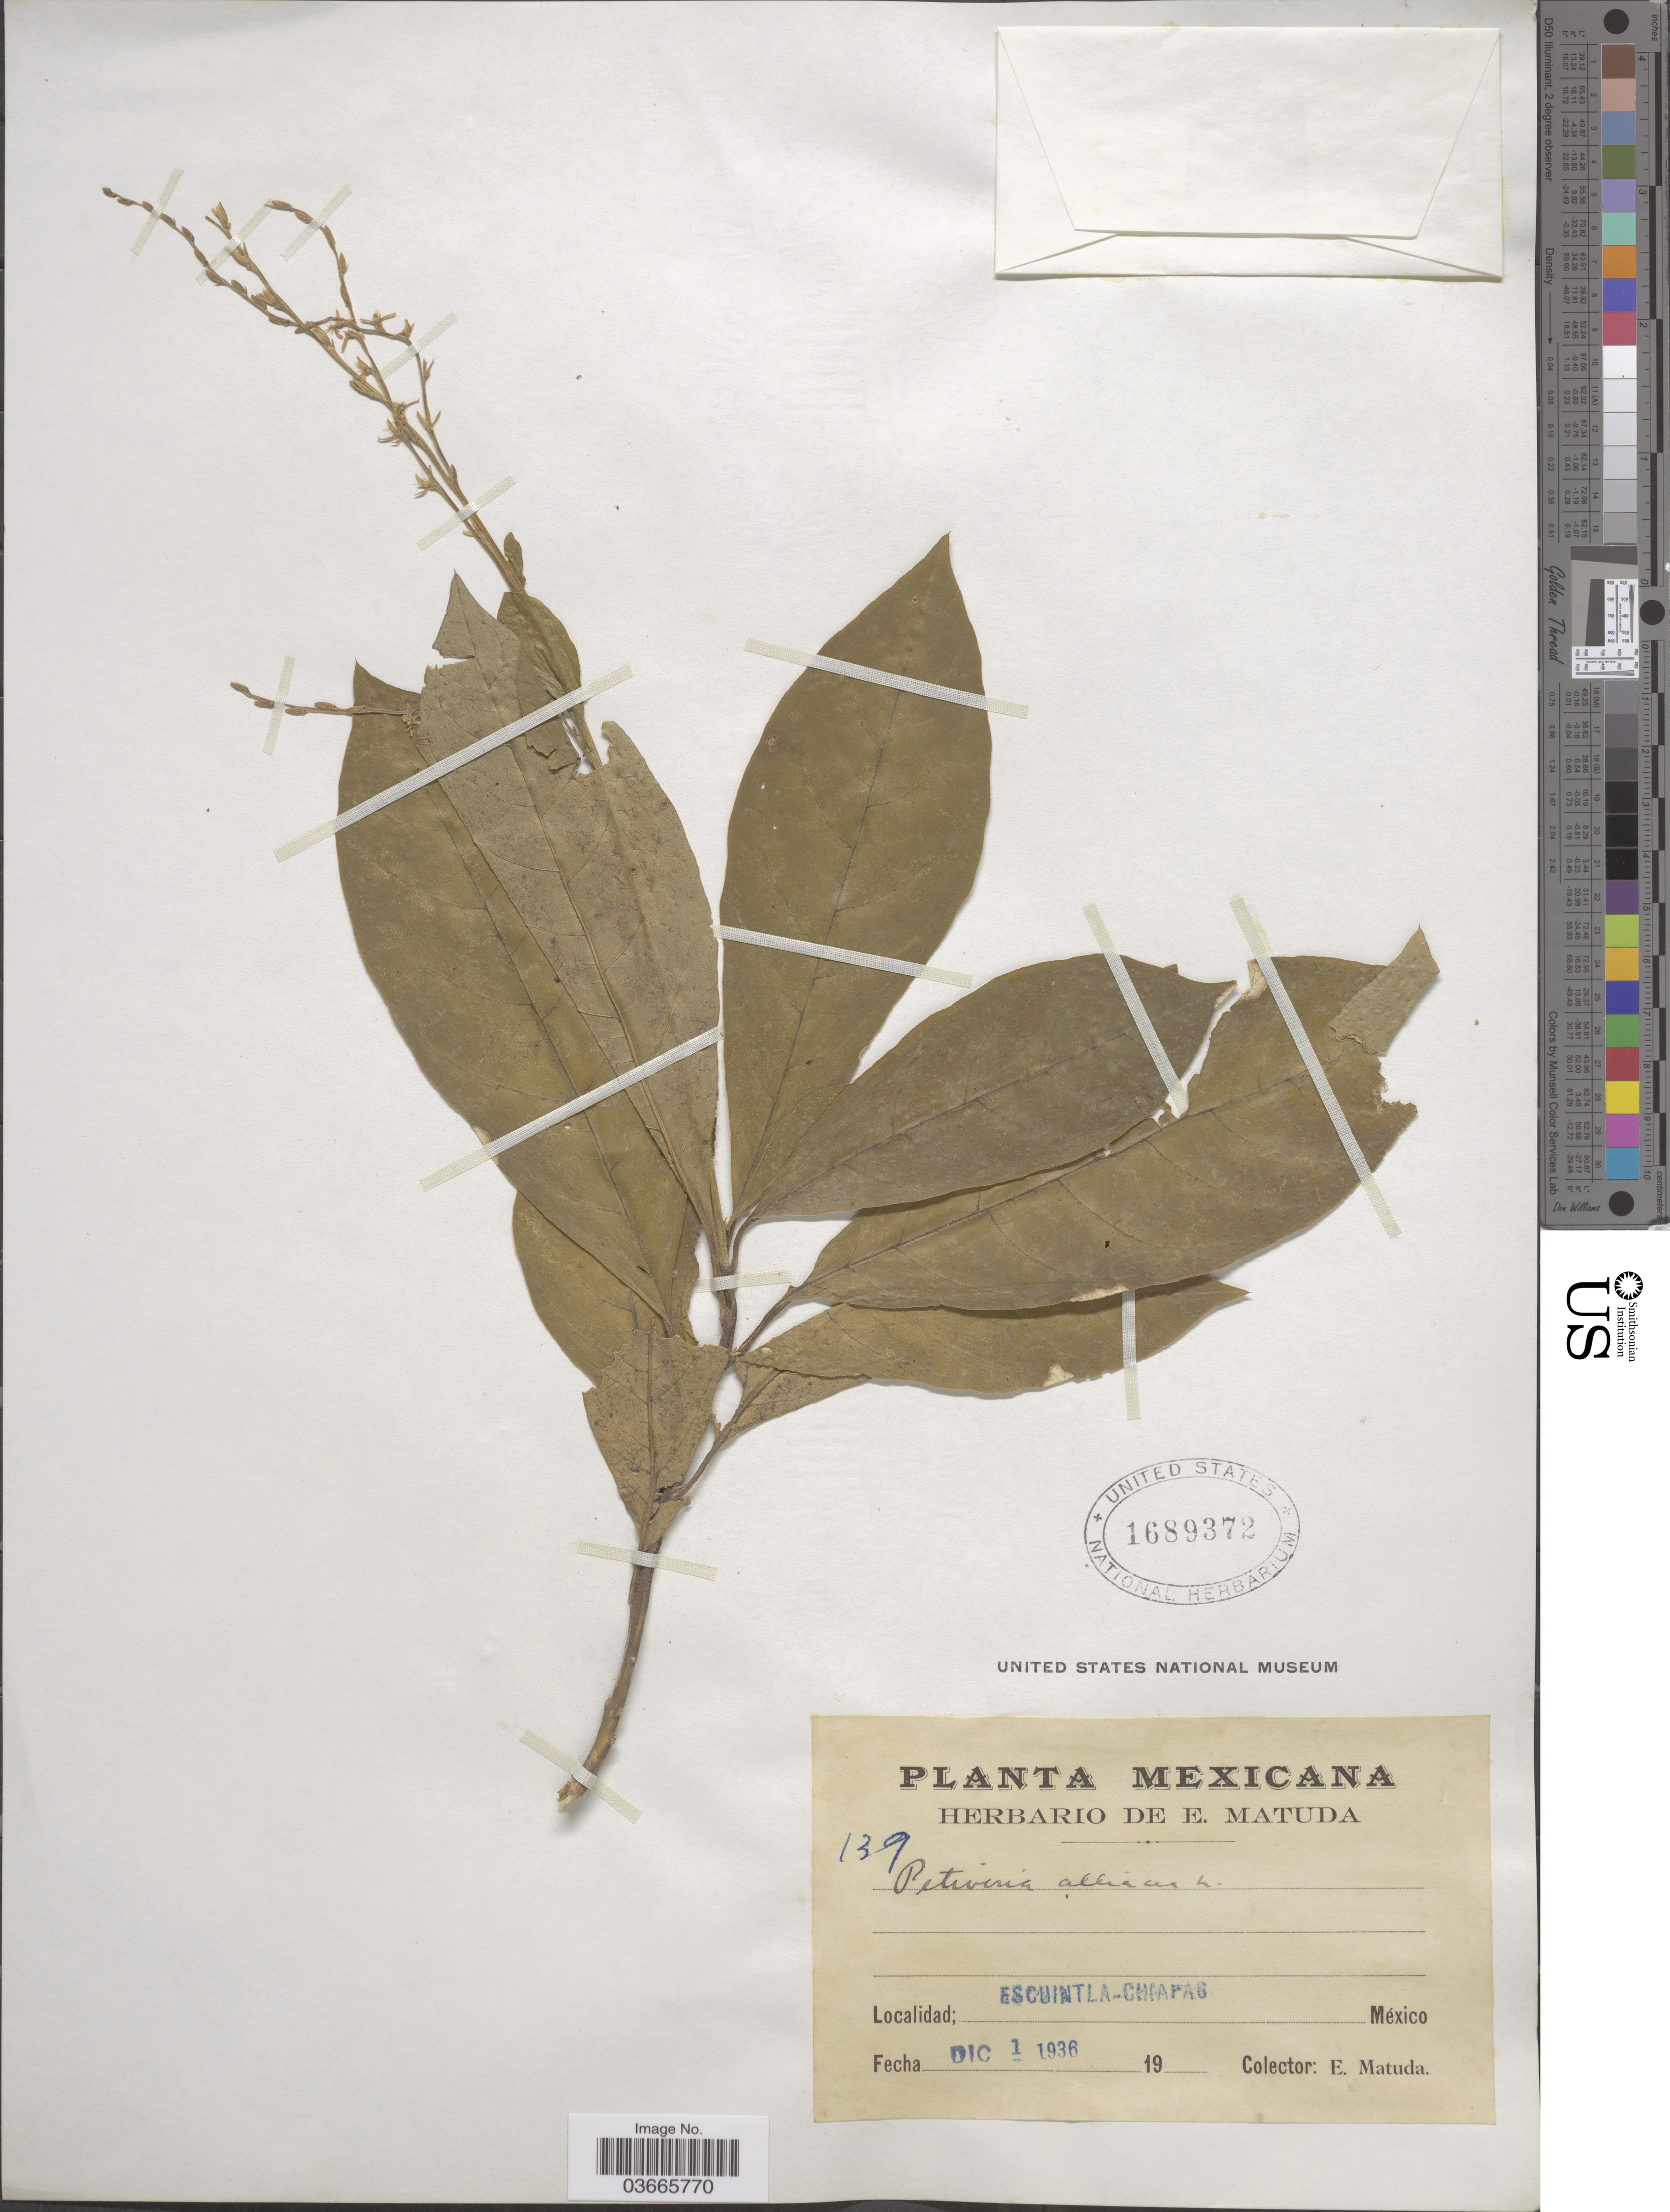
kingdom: Plantae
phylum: Tracheophyta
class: Magnoliopsida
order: Caryophyllales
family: Phytolaccaceae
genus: Petiveria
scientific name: Petiveria alliacea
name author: L.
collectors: E. Matuda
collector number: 139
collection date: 1936-12-01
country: Mexico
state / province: Chiapas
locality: Escuintla.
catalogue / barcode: US 1689372